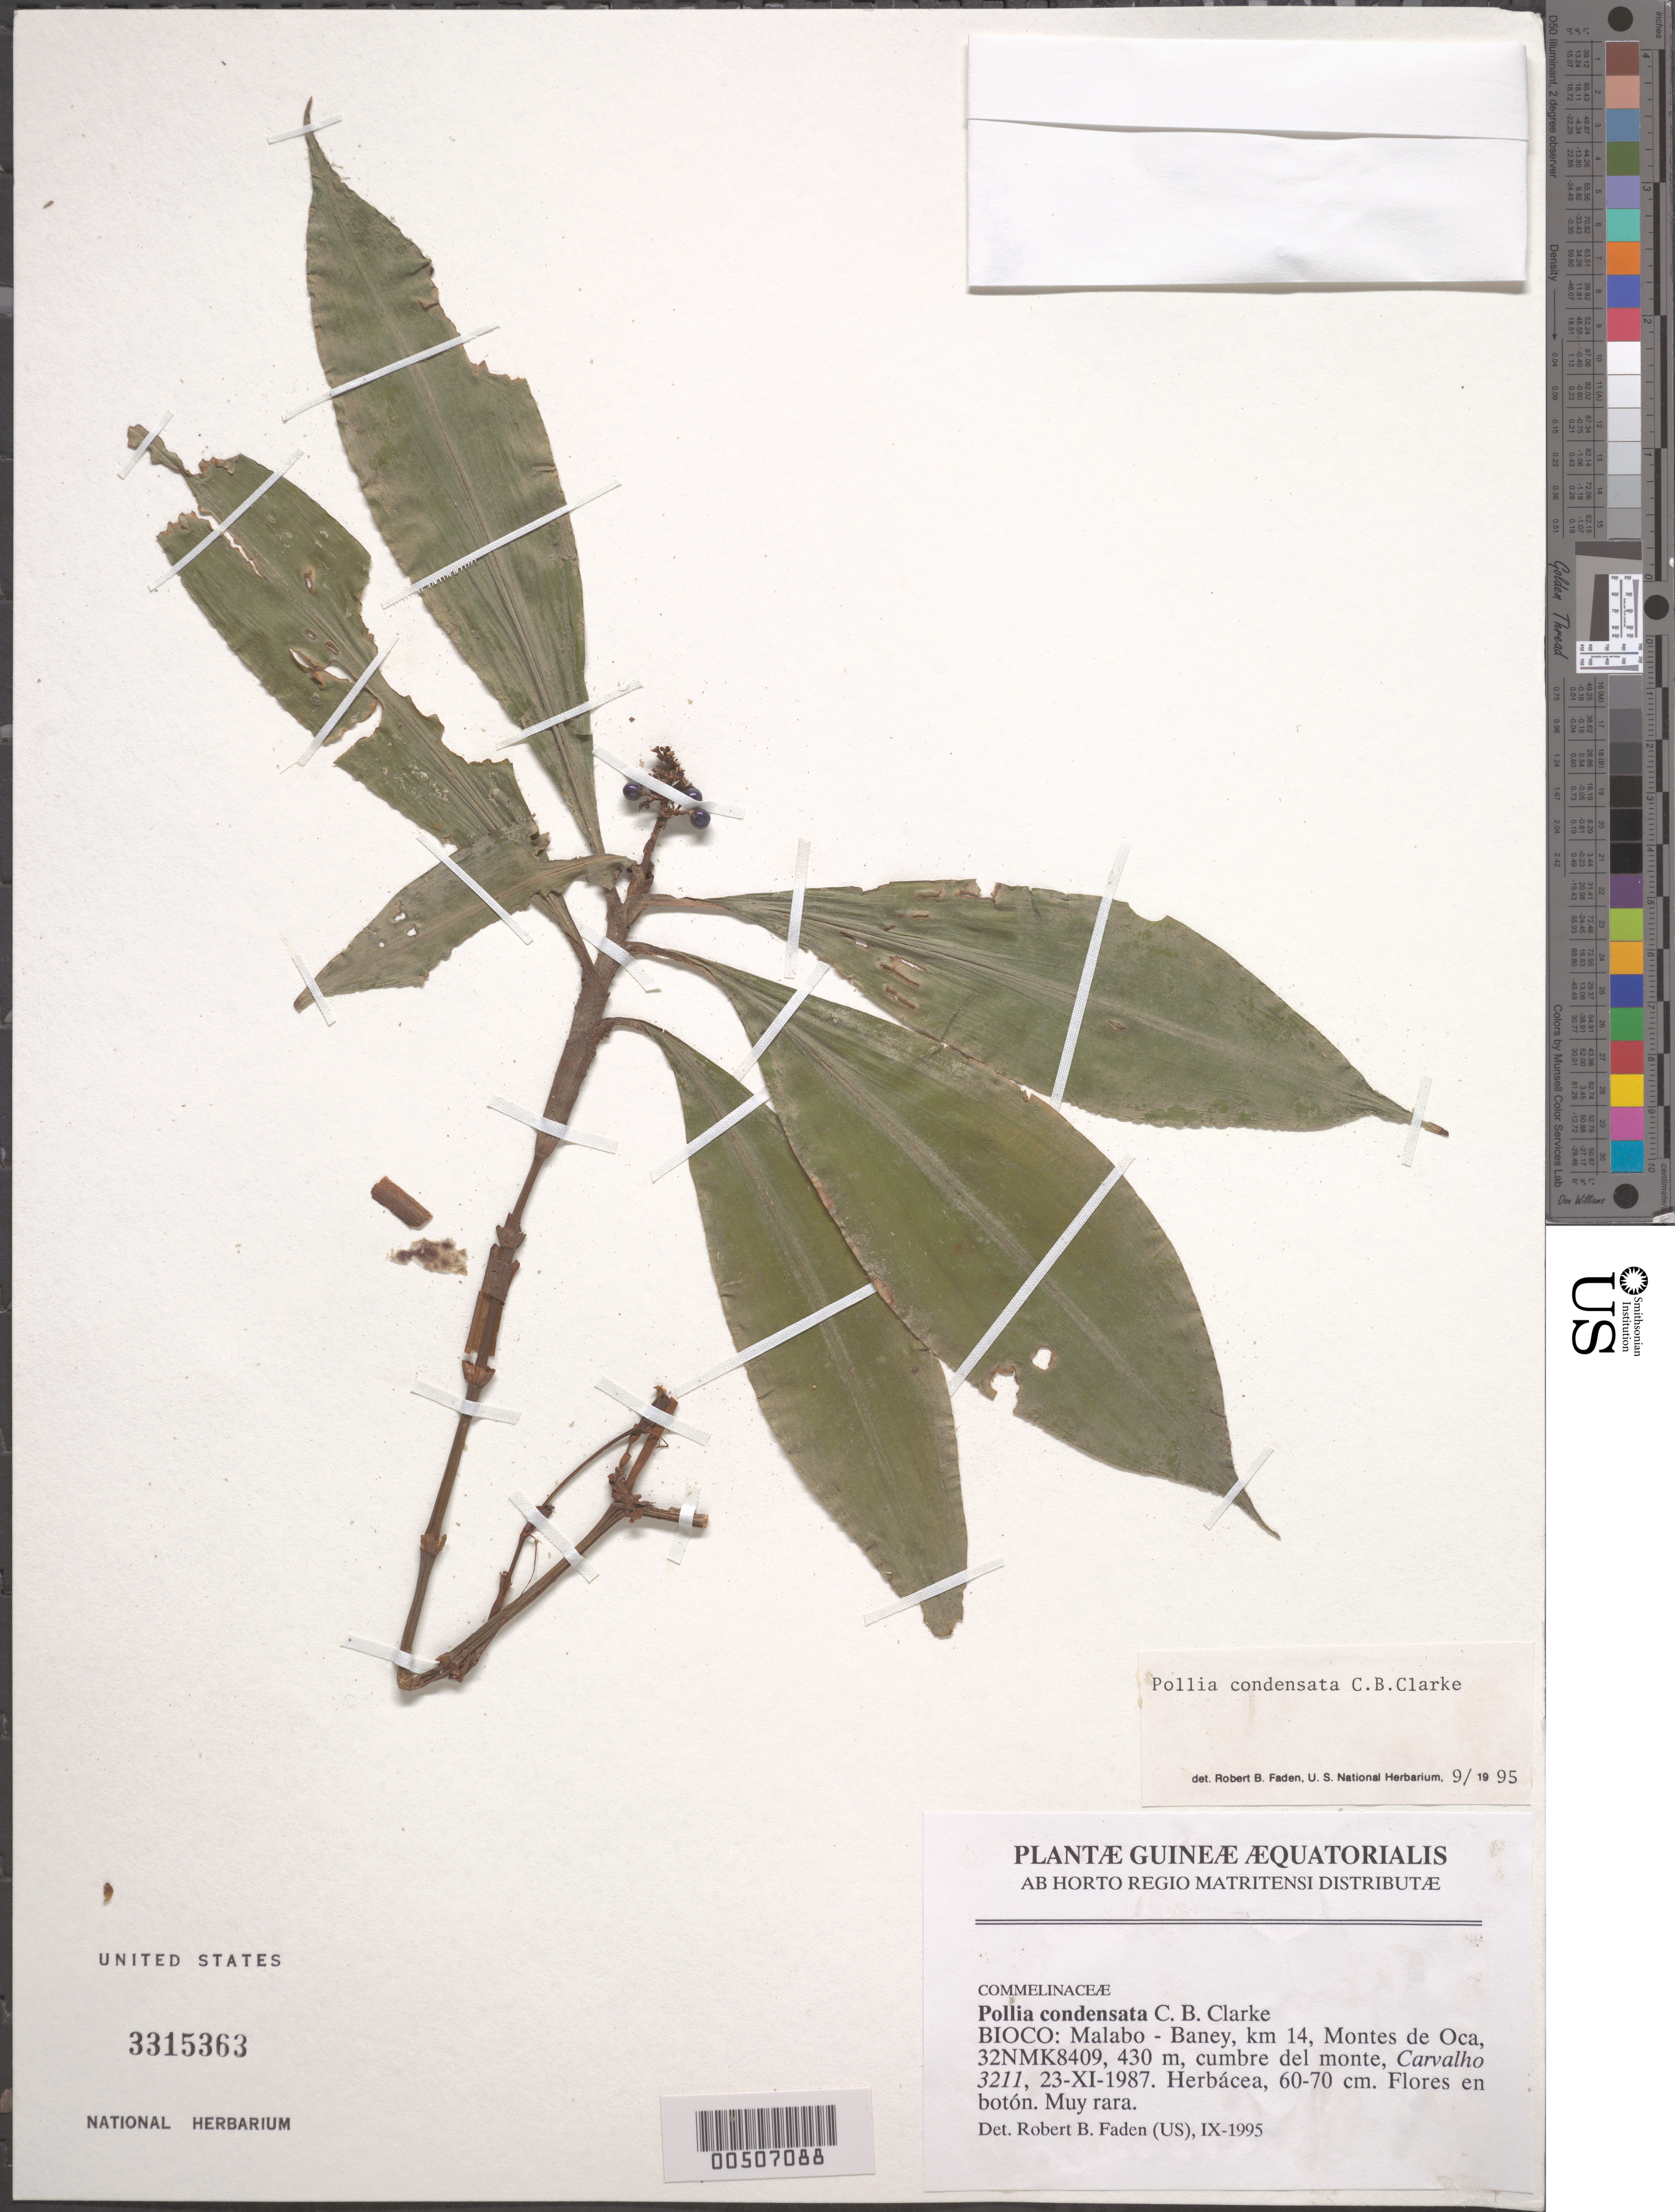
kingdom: Plantae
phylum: Tracheophyta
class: Liliopsida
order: Commelinales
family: Commelinaceae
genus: Pollia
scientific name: Pollia condensata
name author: C.B. Clarke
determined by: Faden, Robert B., (US), Smithsonian Institution - National Museum of Natural History (UNITED STATES)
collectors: Carvalho, --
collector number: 3211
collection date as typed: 23 Nov 1987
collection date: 1987-11-23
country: Equatorial Guinea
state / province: Bioko Norte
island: Bioko Island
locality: Malabo - Baney, montes de oca. [former Province of Fernando Pó (Bioko).]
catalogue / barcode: US 3315363